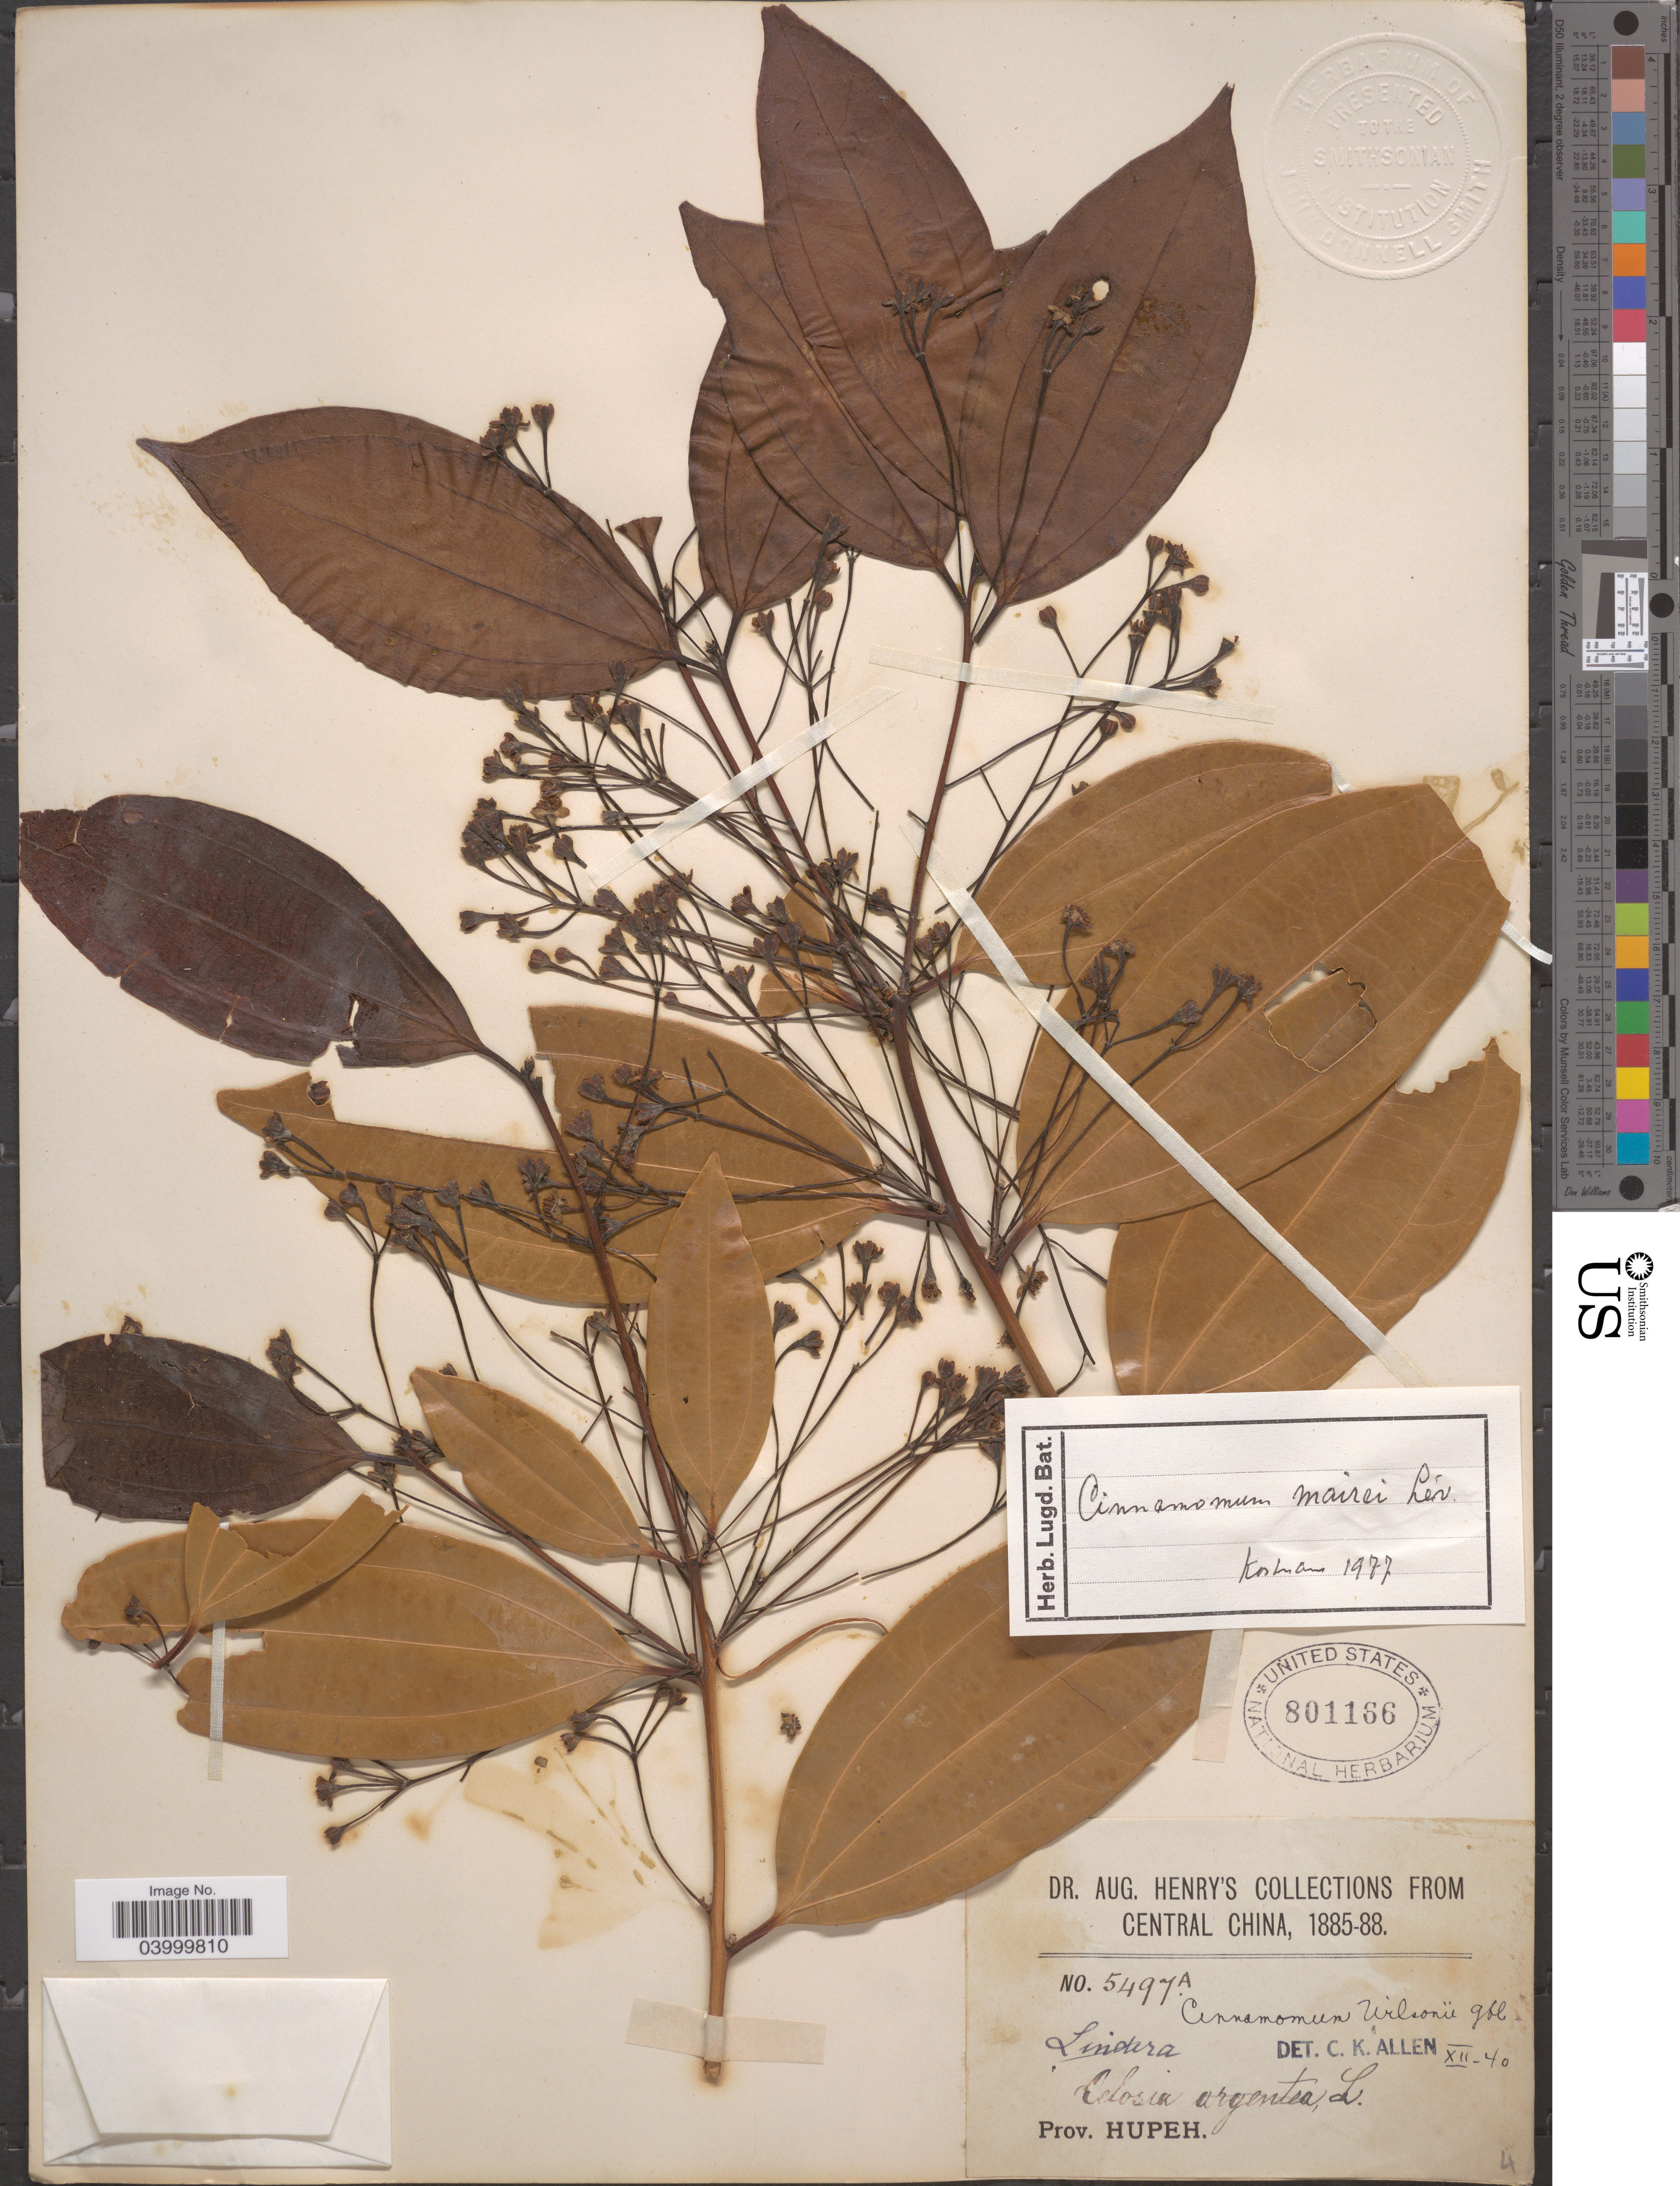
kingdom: Plantae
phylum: Tracheophyta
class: Magnoliopsida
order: Laurales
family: Lauraceae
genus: Cinnamomum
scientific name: Cinnamomum mairei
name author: Lév.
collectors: A. Henry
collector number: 5497 A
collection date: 1885/1888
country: China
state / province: Hubei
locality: Central China. Prov. Hupeh.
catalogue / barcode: US 801166